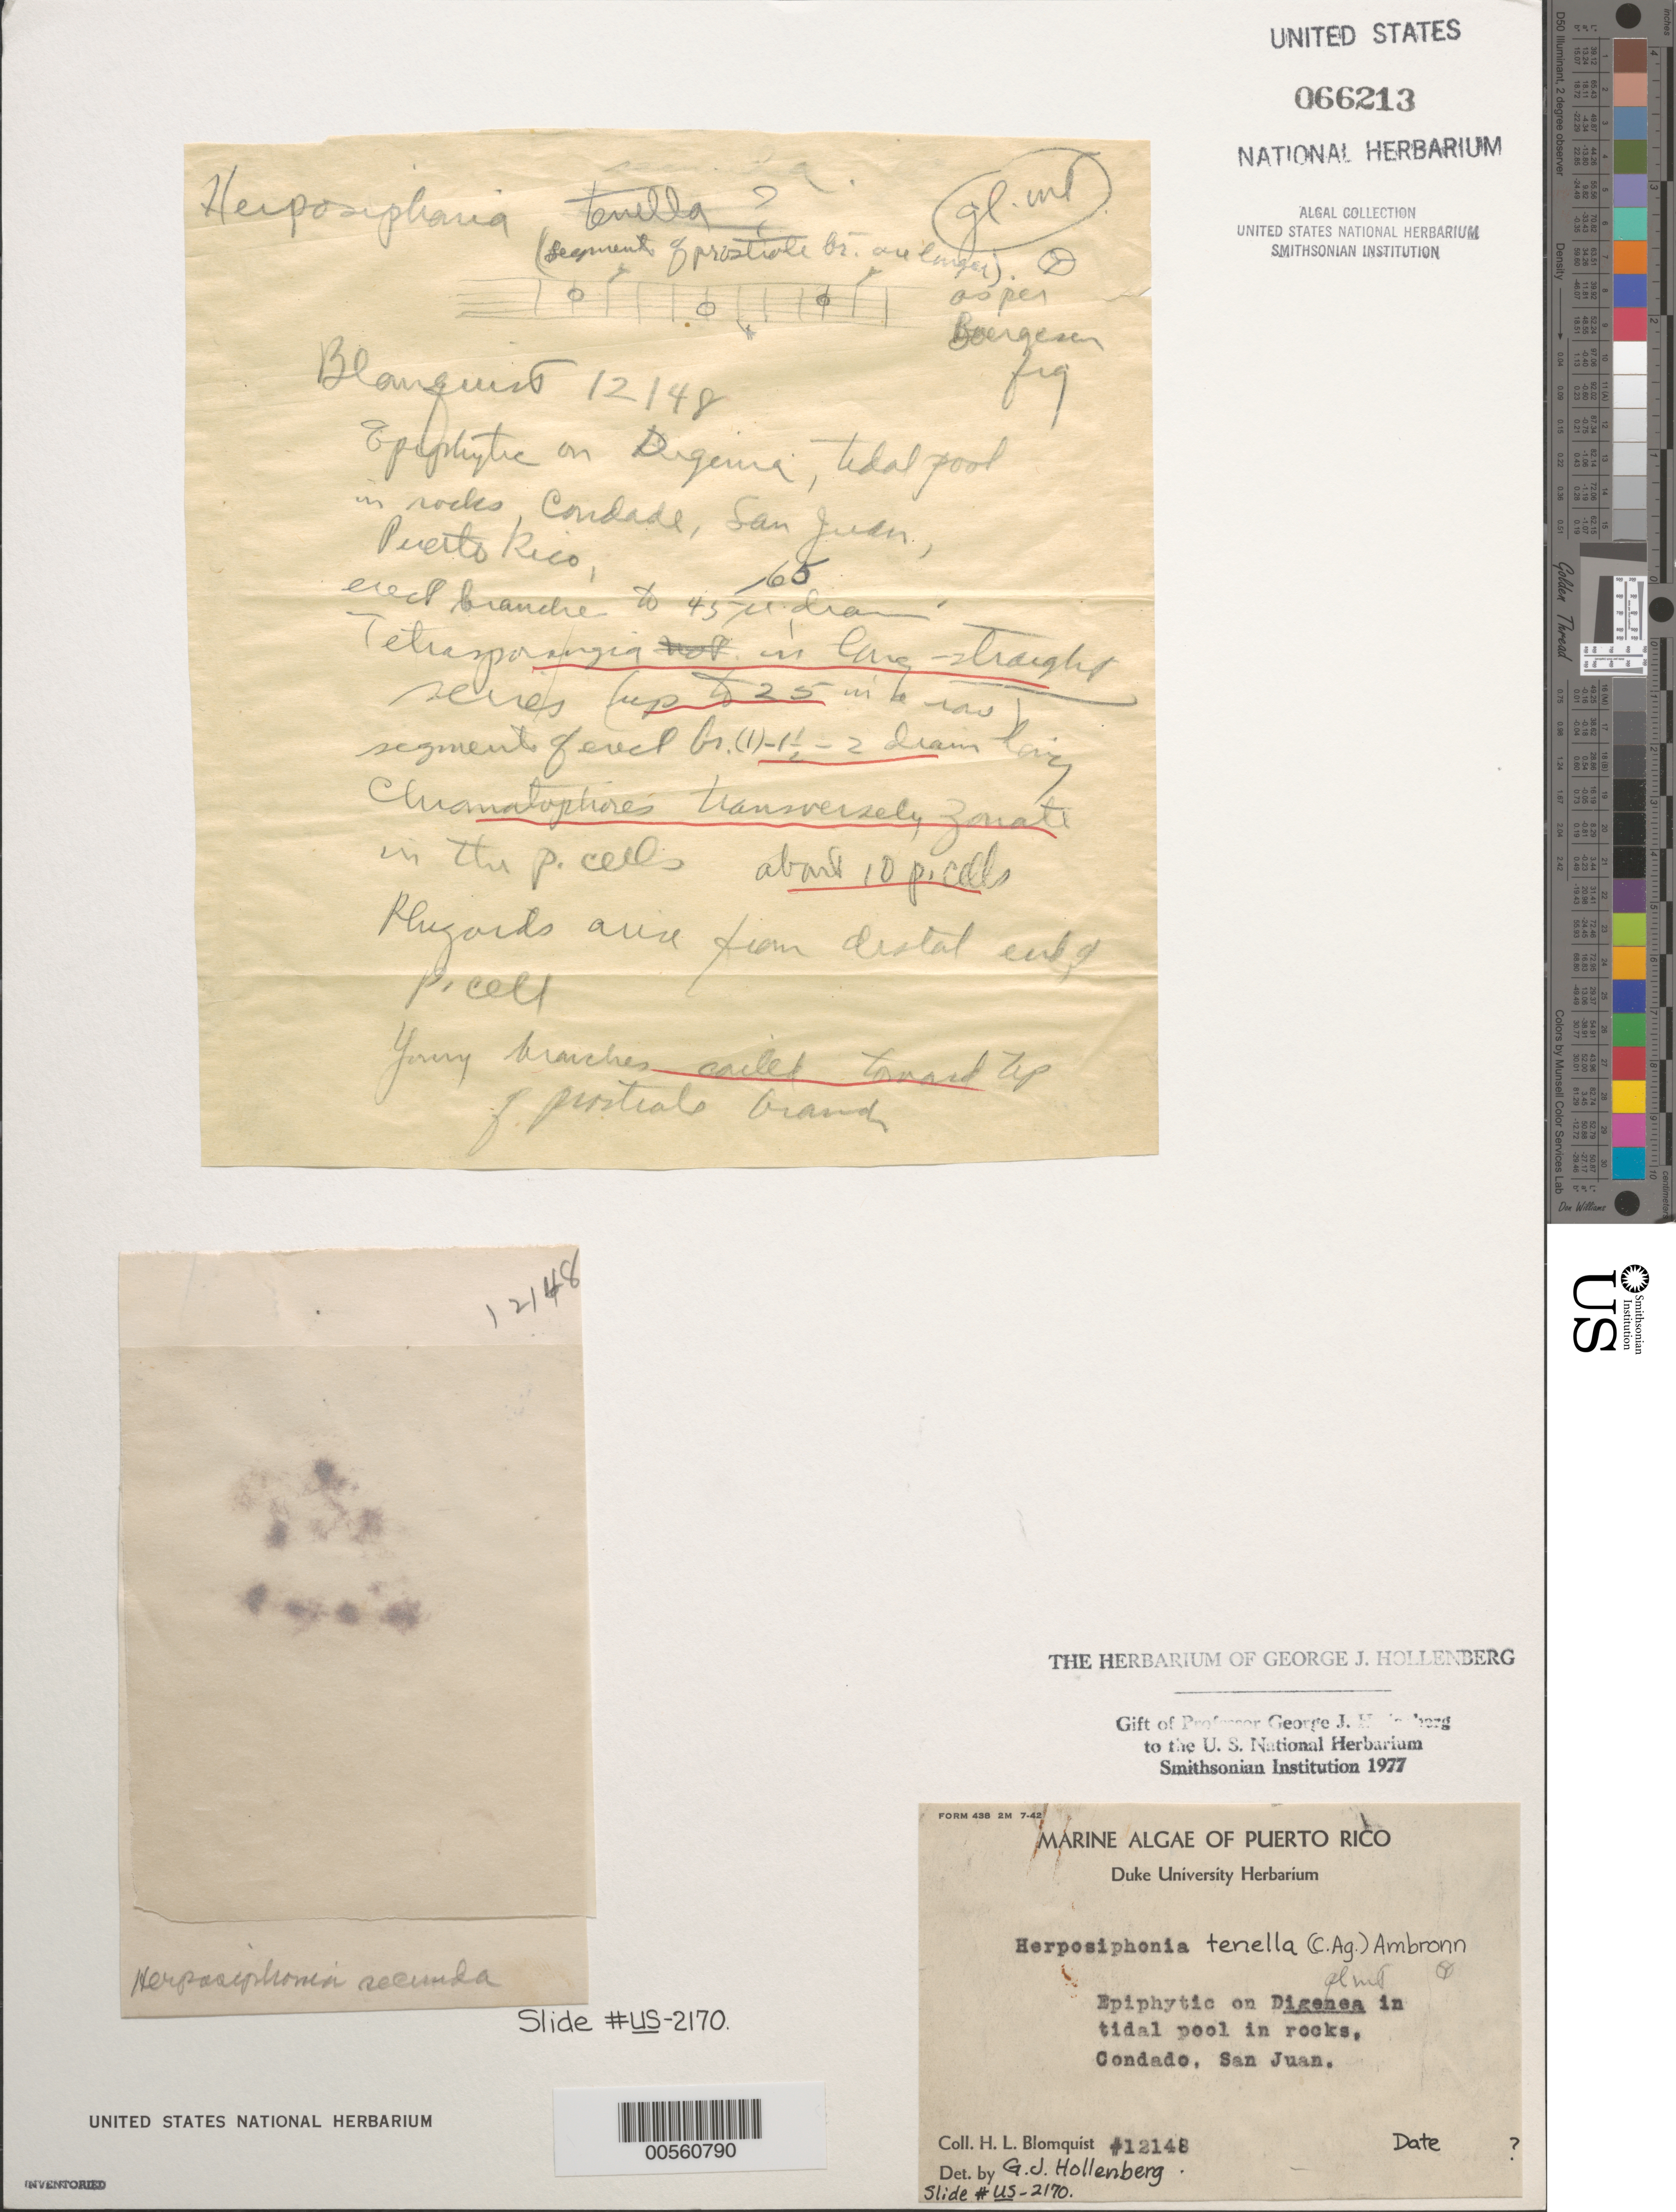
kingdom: Plantae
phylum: Rhodophyta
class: Florideophyceae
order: Ceramiales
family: Rhodomelaceae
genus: Herposiphonia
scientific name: Herposiphonia tenella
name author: (C. Agardh) Ambronn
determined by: Hollenberg, George J.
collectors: H. Blomquist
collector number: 12148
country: Puerto Rico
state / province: San Juan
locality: Condado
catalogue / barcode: US 66213